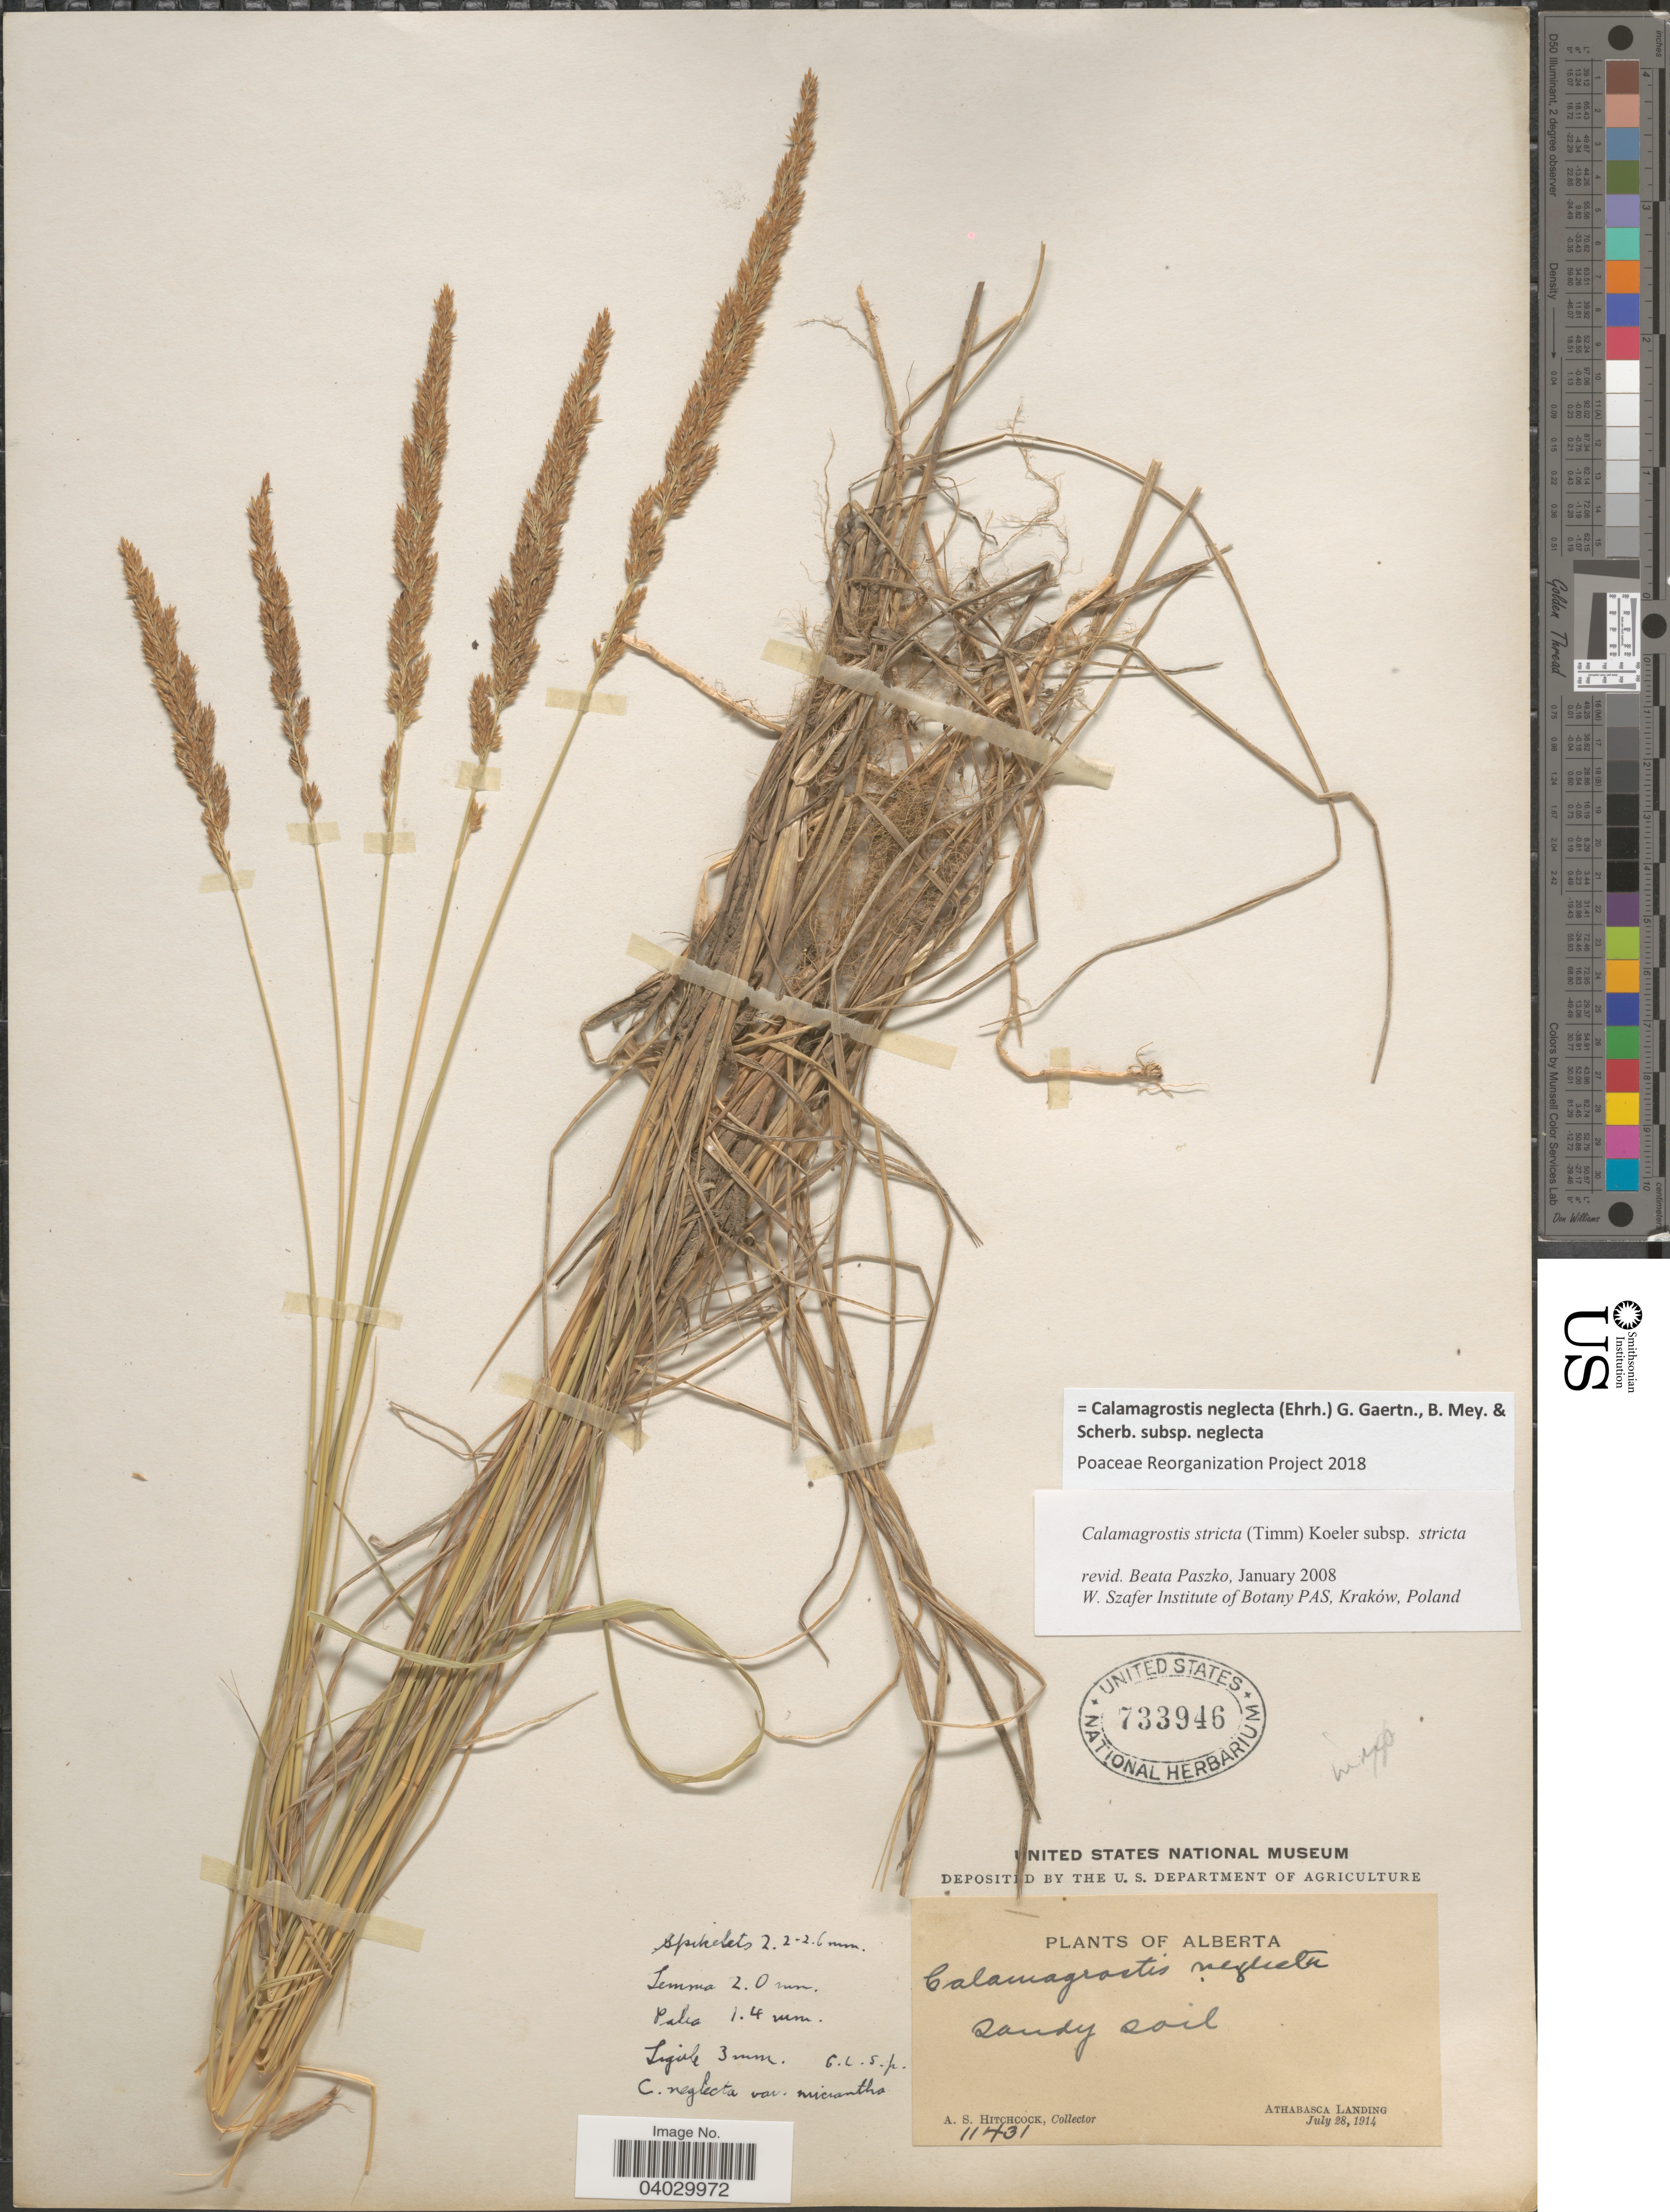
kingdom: Plantae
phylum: Tracheophyta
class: Liliopsida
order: Poales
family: Poaceae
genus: Calamagrostis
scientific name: Calamagrostis neglecta subsp. neglecta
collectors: A. S. Hitchcock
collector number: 11431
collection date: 1914-07-28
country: Canada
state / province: Alberta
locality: Athabasca Landing.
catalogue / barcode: US 733946